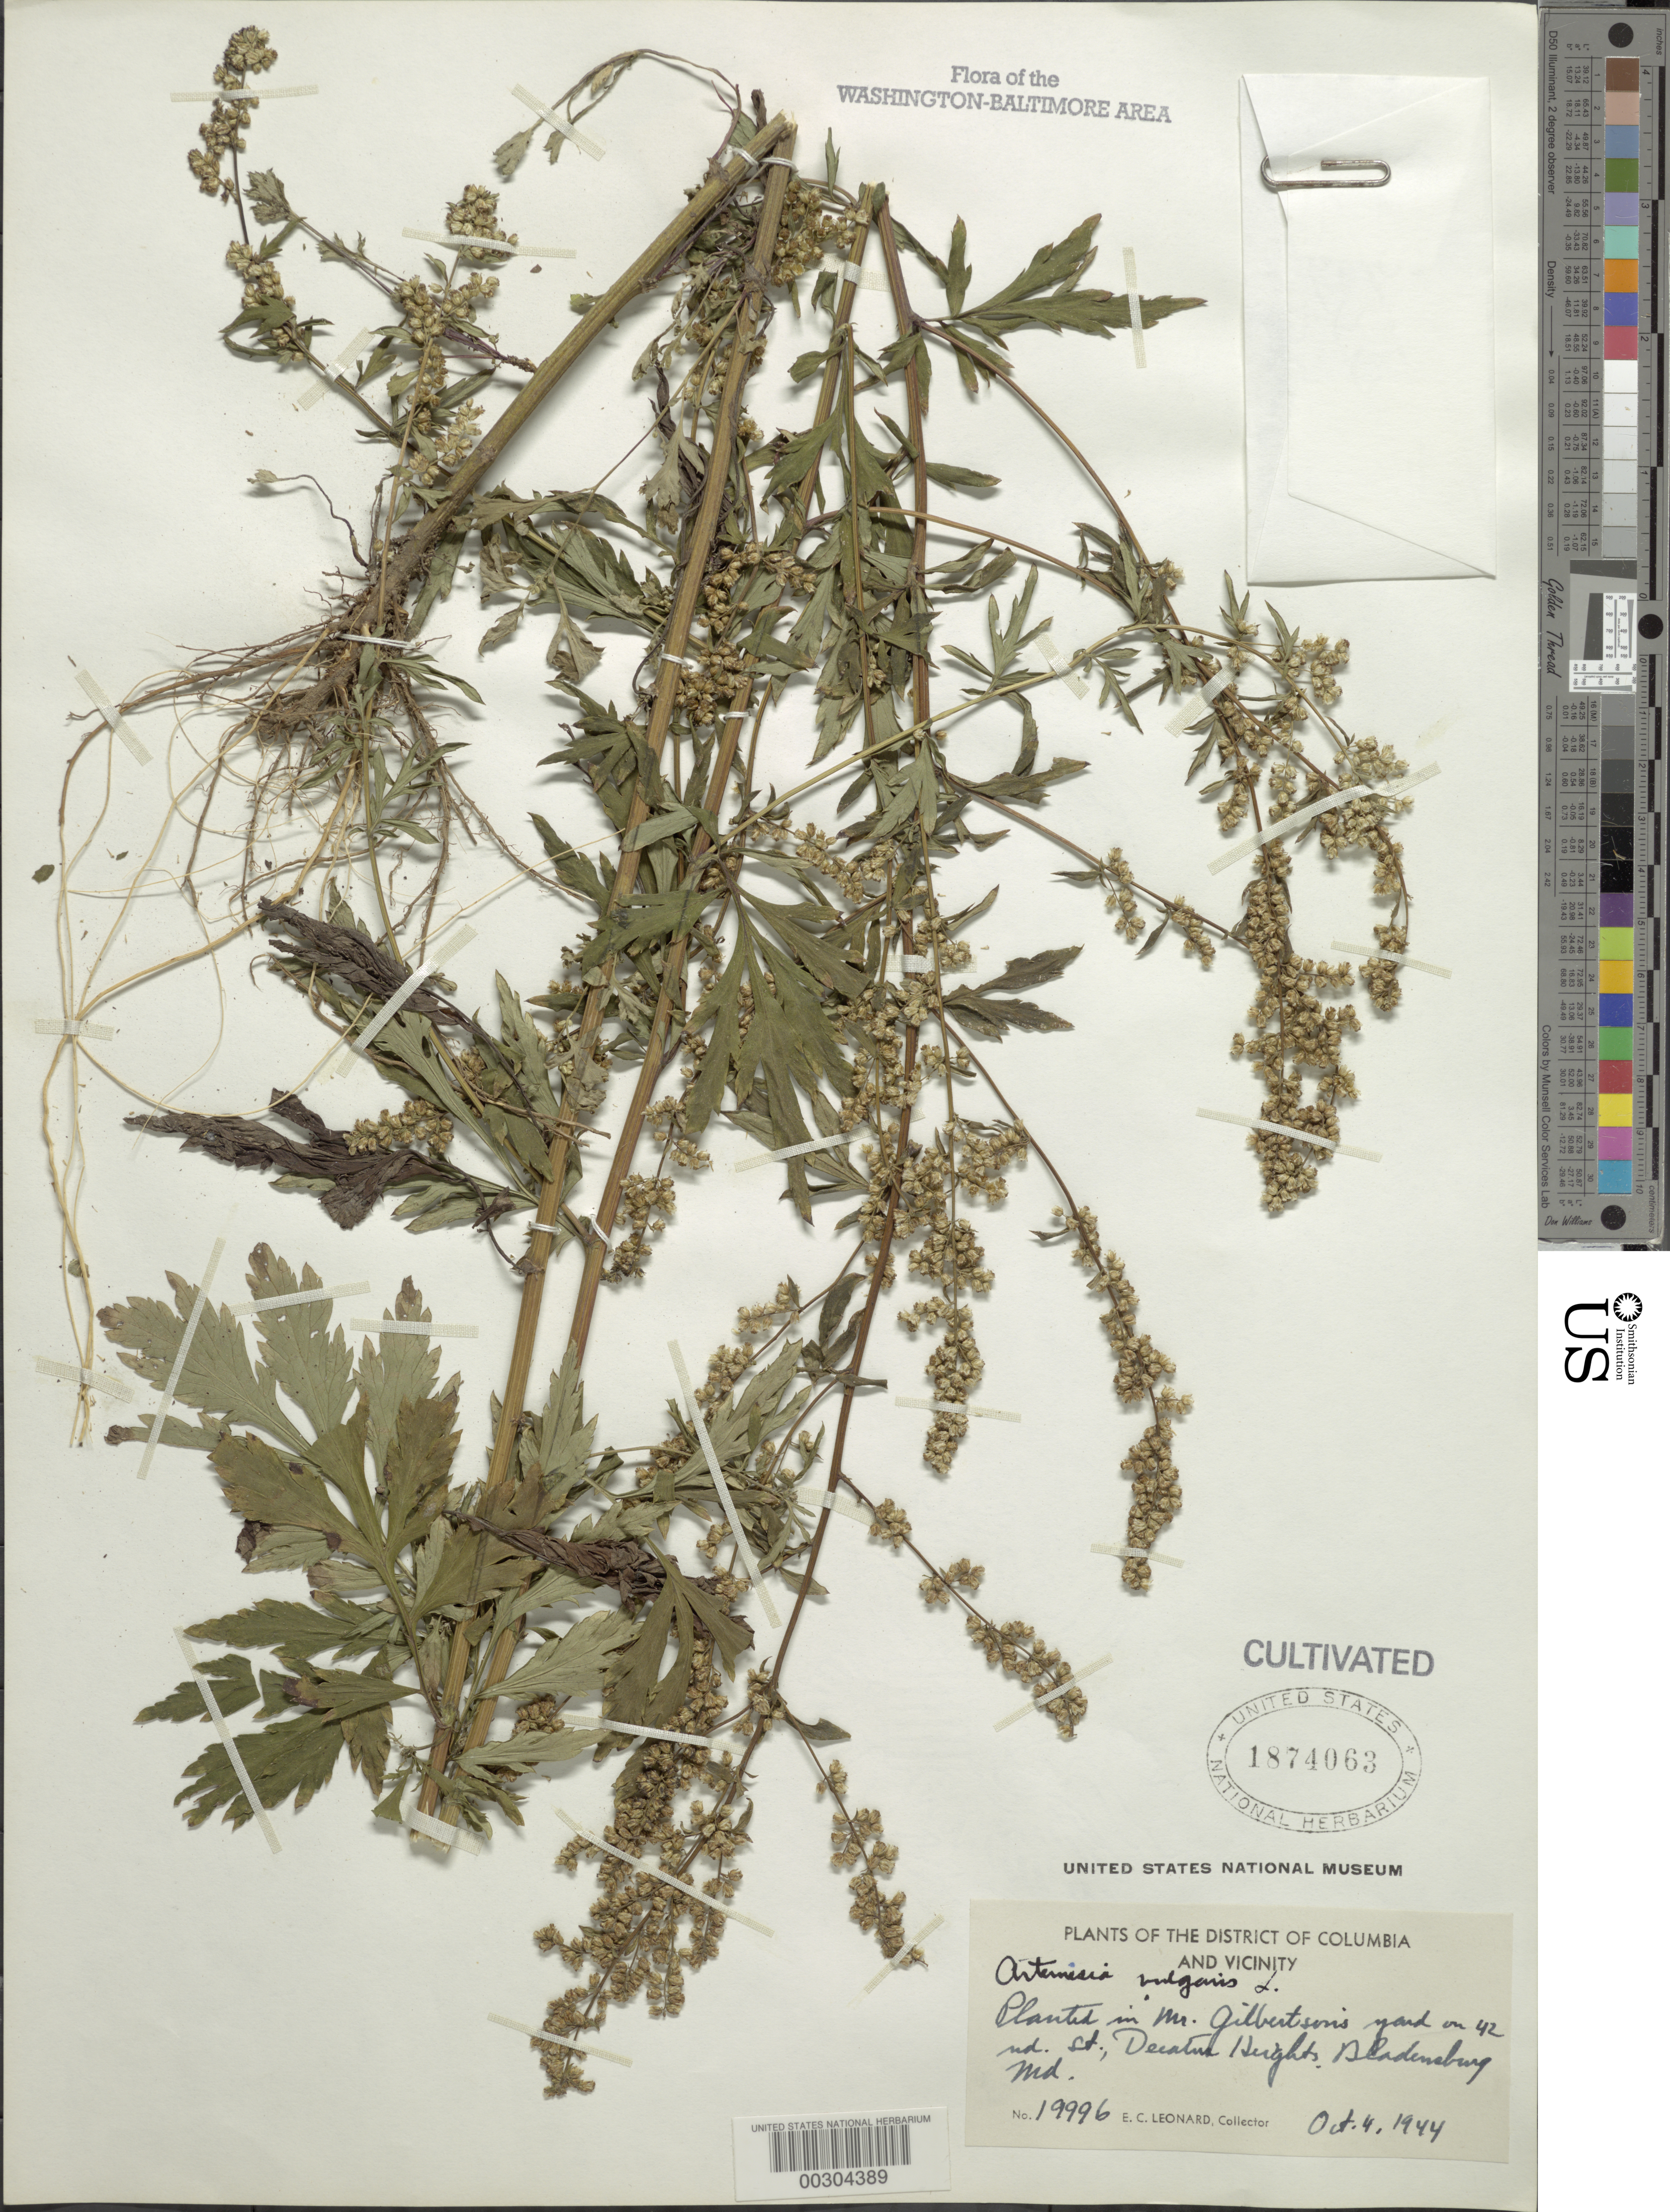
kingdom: Plantae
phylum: Tracheophyta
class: Magnoliopsida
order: Asterales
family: Asteraceae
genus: Artemisia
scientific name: Artemisia vulgaris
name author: L.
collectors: E. C. Leonard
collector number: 19996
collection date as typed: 04 Oct 1944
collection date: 1944-10-04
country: United States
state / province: Maryland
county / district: Prince George's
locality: Bladensburg, Decatur Heights, Mr. Gilbertson's yard on 42nd St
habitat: Yard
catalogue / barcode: US 1874063